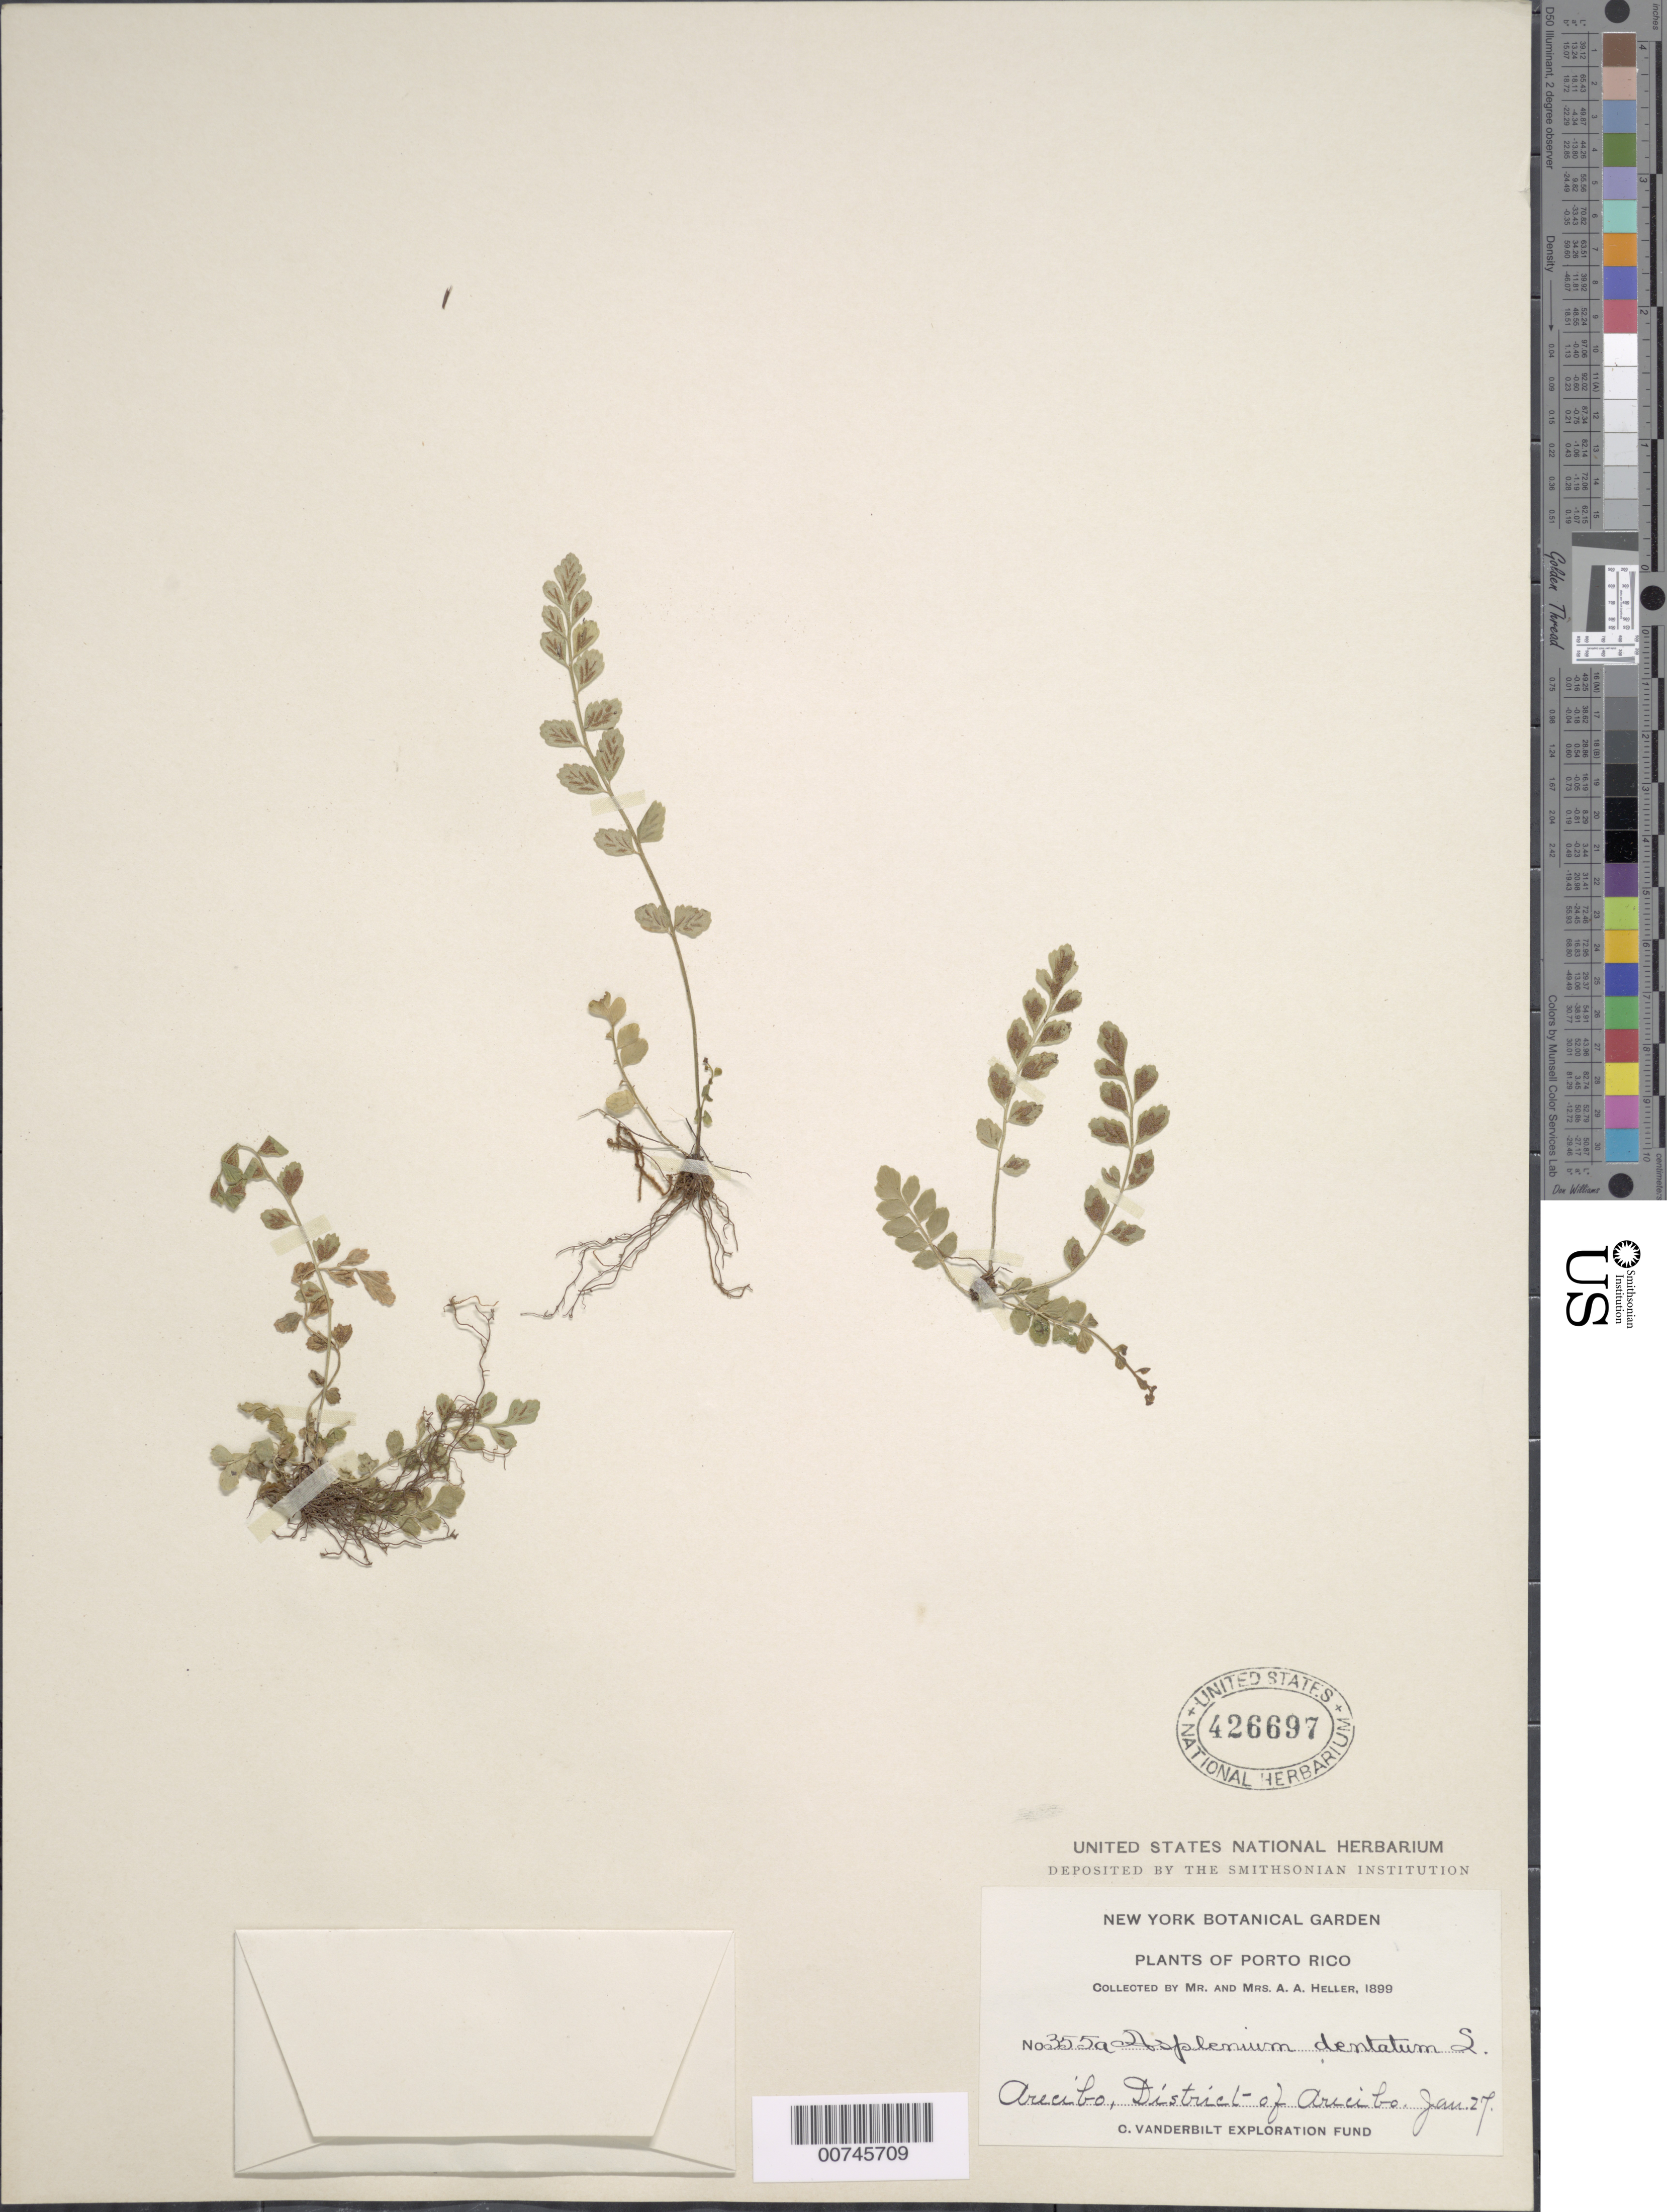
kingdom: Plantae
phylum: Tracheophyta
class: Polypodiopsida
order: Polypodiales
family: Aspleniaceae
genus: Asplenium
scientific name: Asplenium trichomanes-dentatum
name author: L.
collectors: A. A. Heller & E. G. Heller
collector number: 355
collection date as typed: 27 Jan 1899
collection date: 1899-01-27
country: Puerto Rico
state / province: Arecibo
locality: Arecibo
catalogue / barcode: US 426697